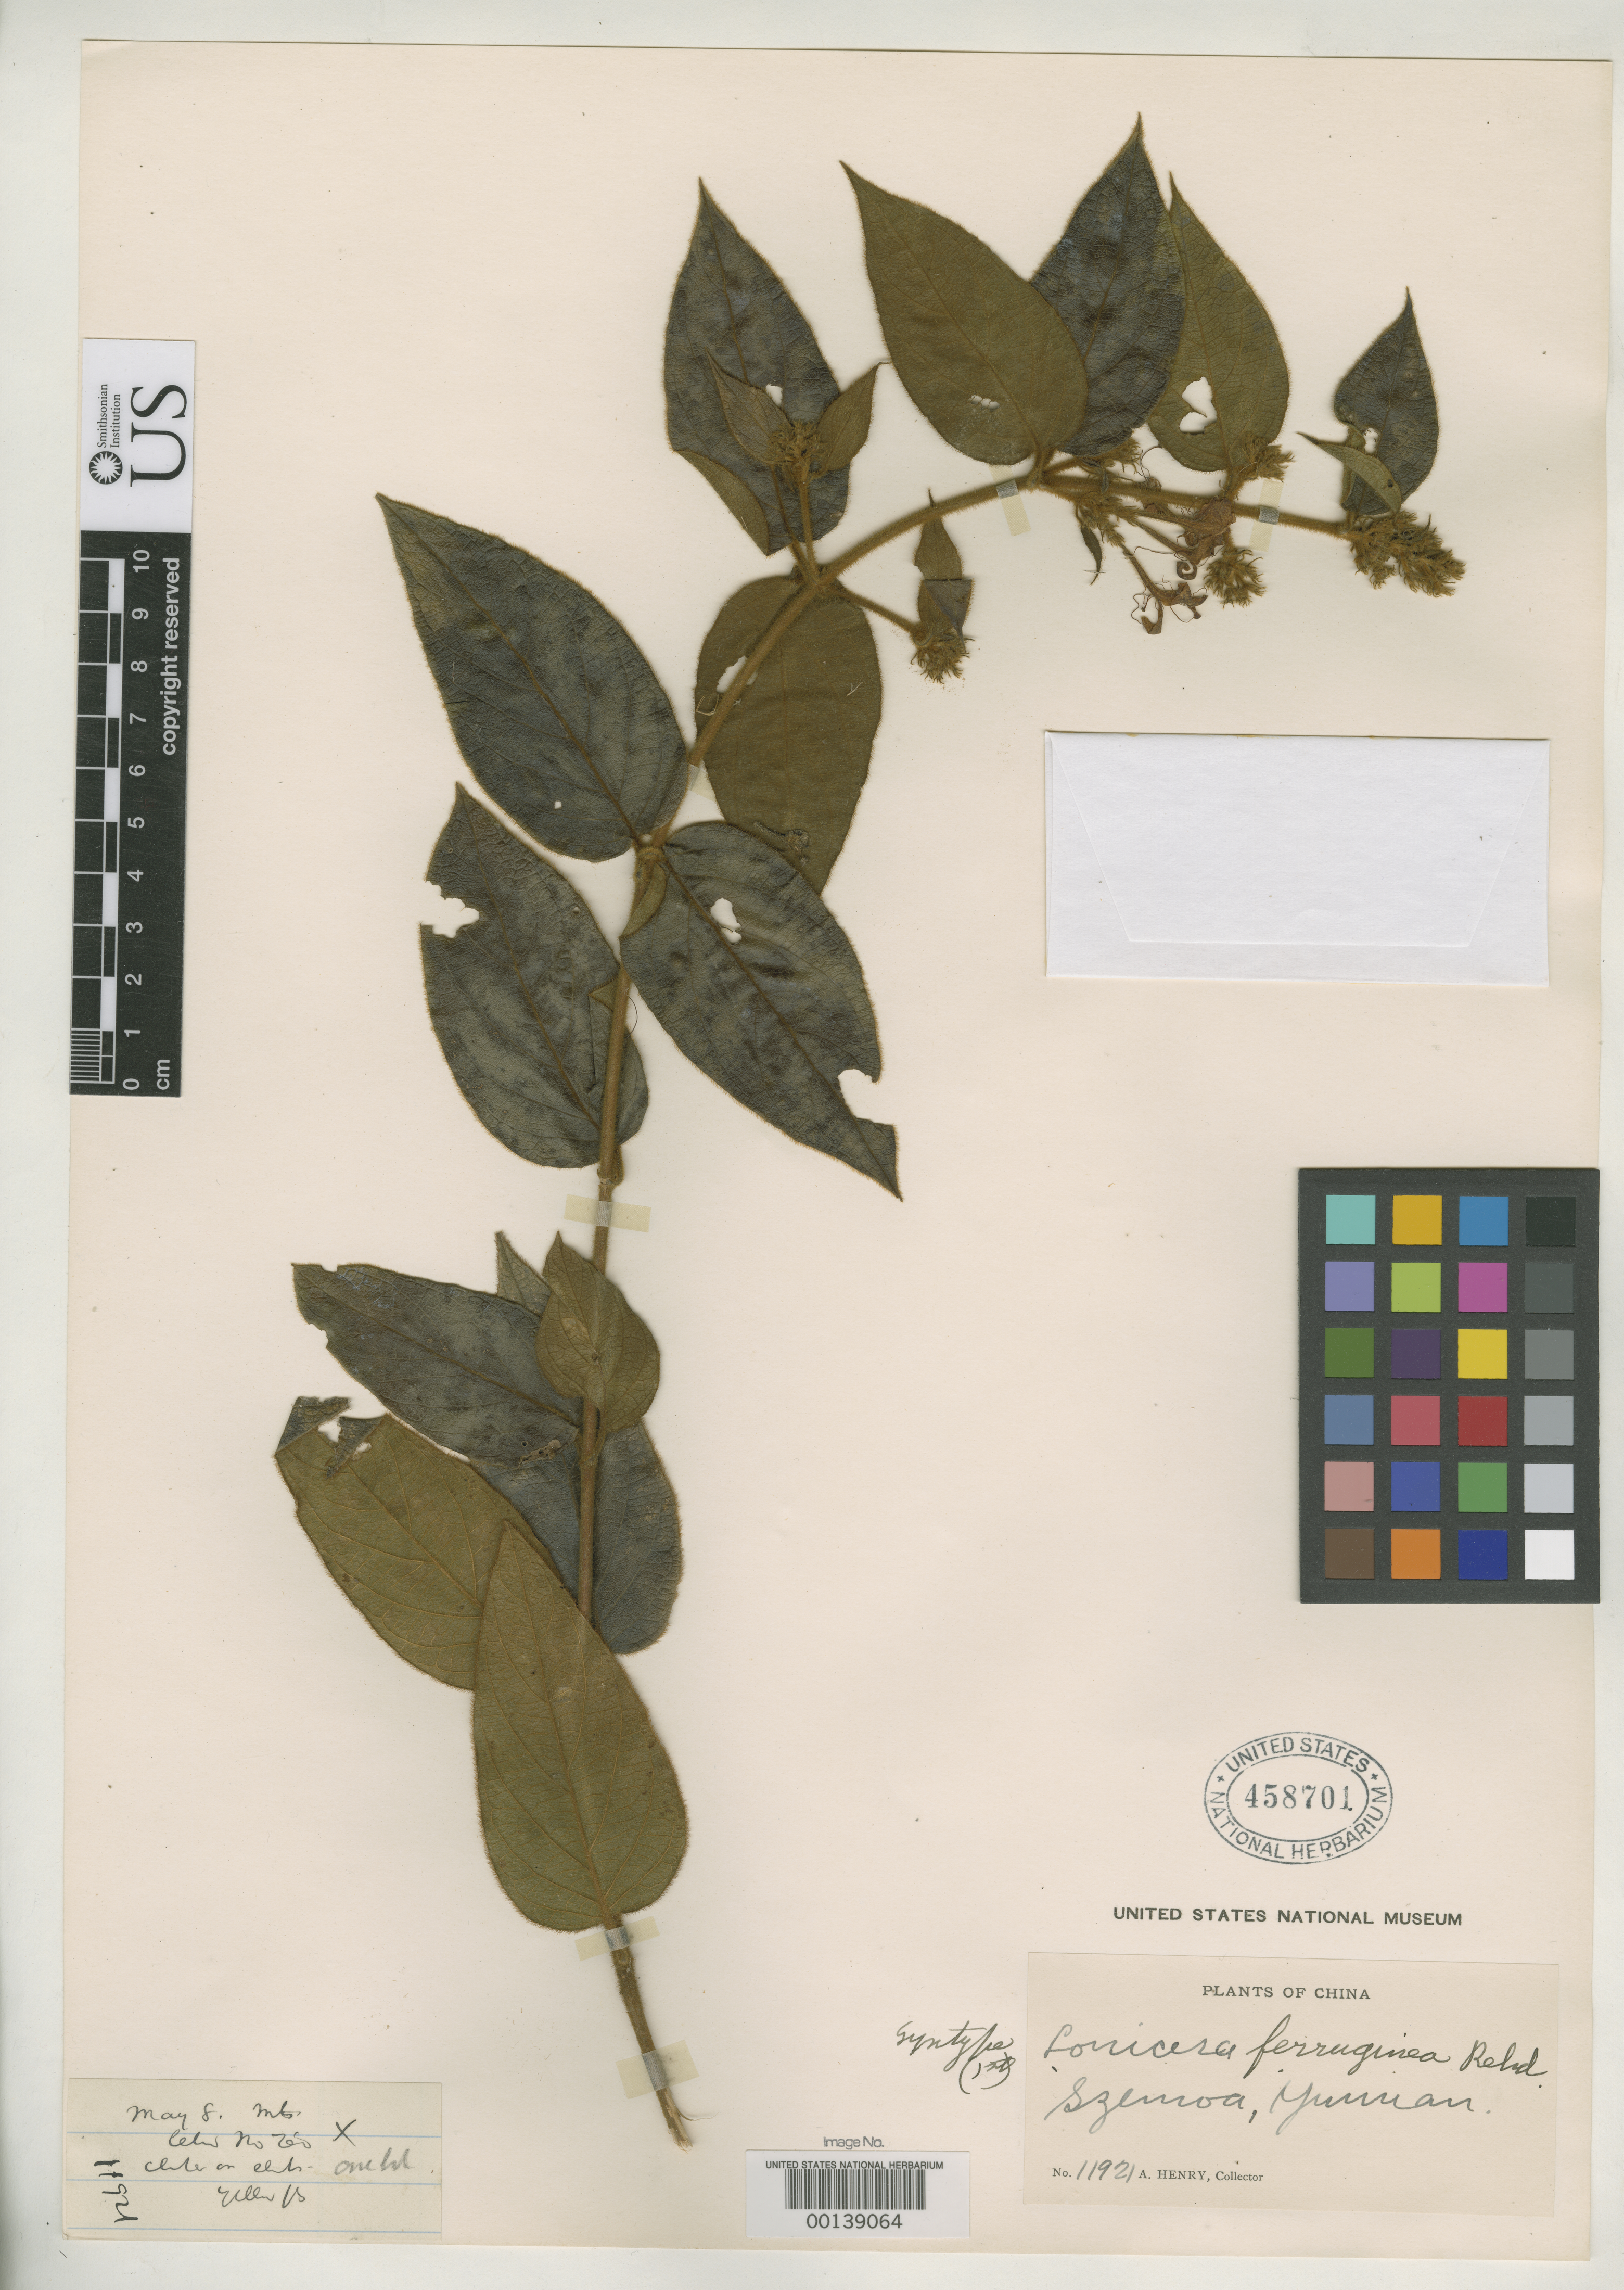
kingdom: Plantae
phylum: Tracheophyta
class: Magnoliopsida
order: Dipsacales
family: Caprifoliaceae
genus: Lonicera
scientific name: Lonicera ferruginea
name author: Rehder in Sarg.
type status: Syntype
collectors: A. Henry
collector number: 11921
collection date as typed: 08 May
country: China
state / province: Yunnan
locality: Szemoa.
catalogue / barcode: US 458701